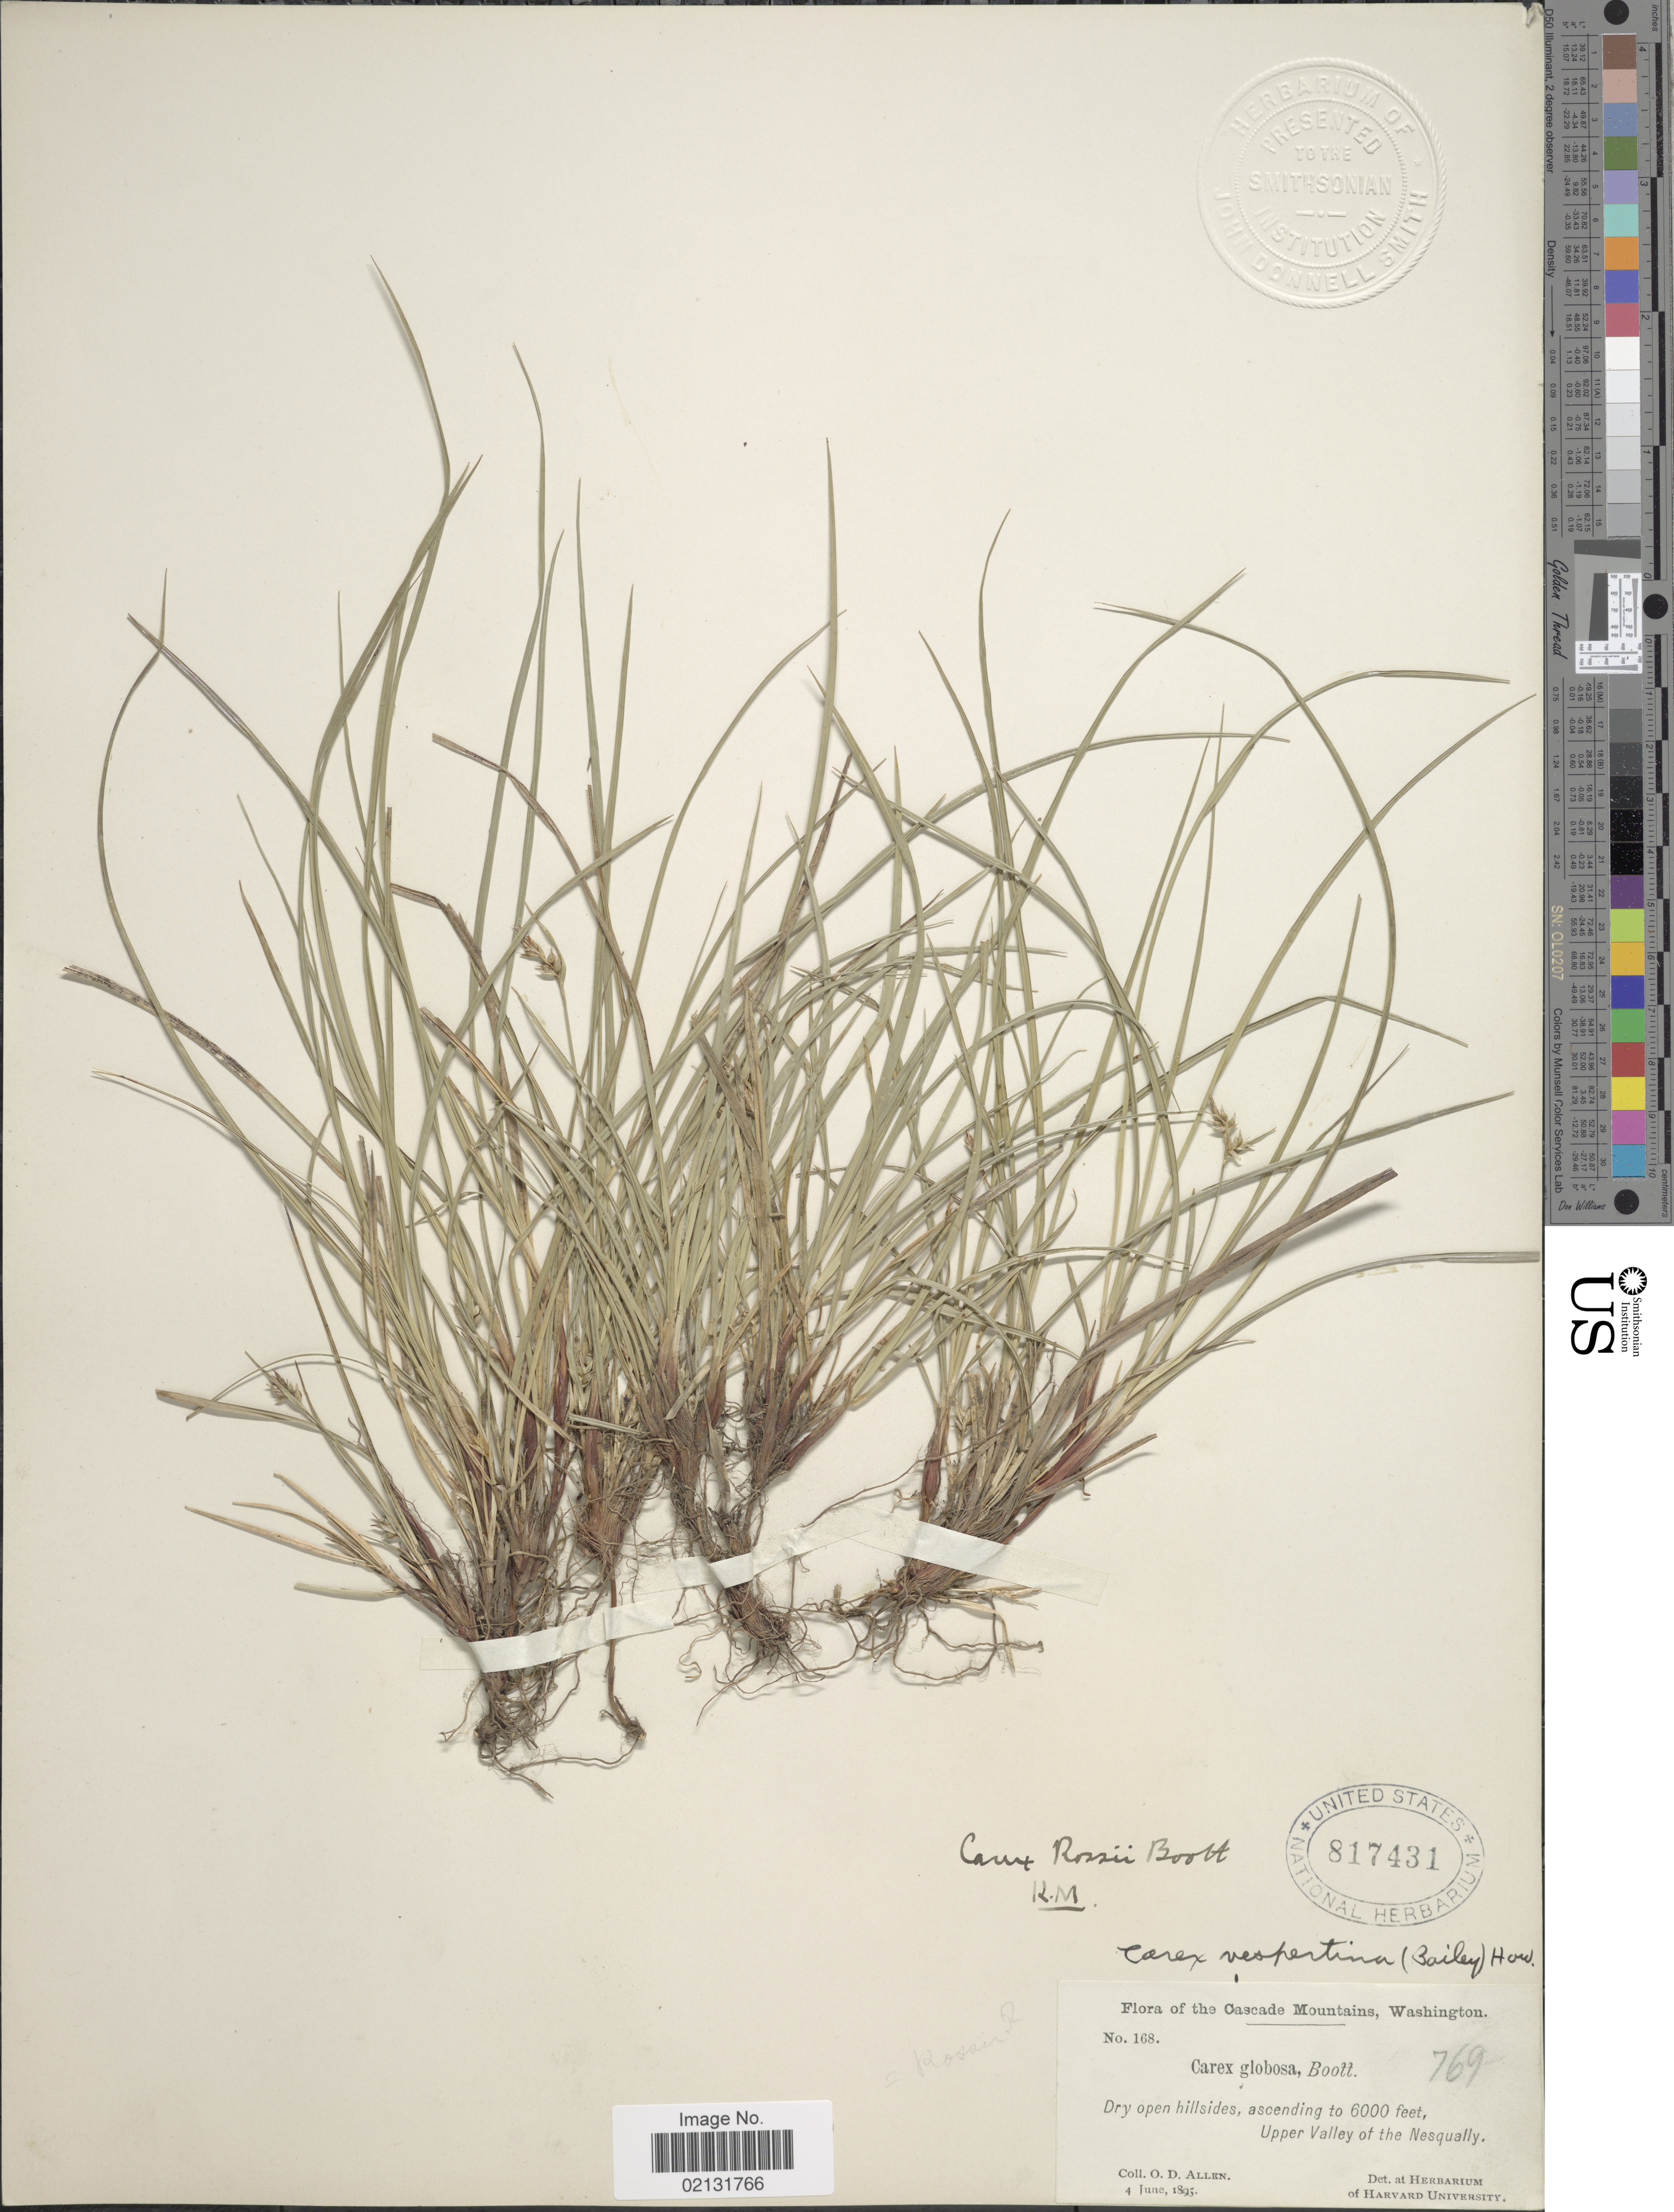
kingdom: Plantae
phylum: Tracheophyta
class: Liliopsida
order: Poales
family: Cyperaceae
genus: Carex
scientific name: Carex rossii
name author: Boott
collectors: O. D. Allen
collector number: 168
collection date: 1895-06-04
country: United States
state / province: Washington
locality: The Cascade Mountains, dry open hillsides, Upper Valley of the Nesqually.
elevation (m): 1829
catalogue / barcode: US 817431